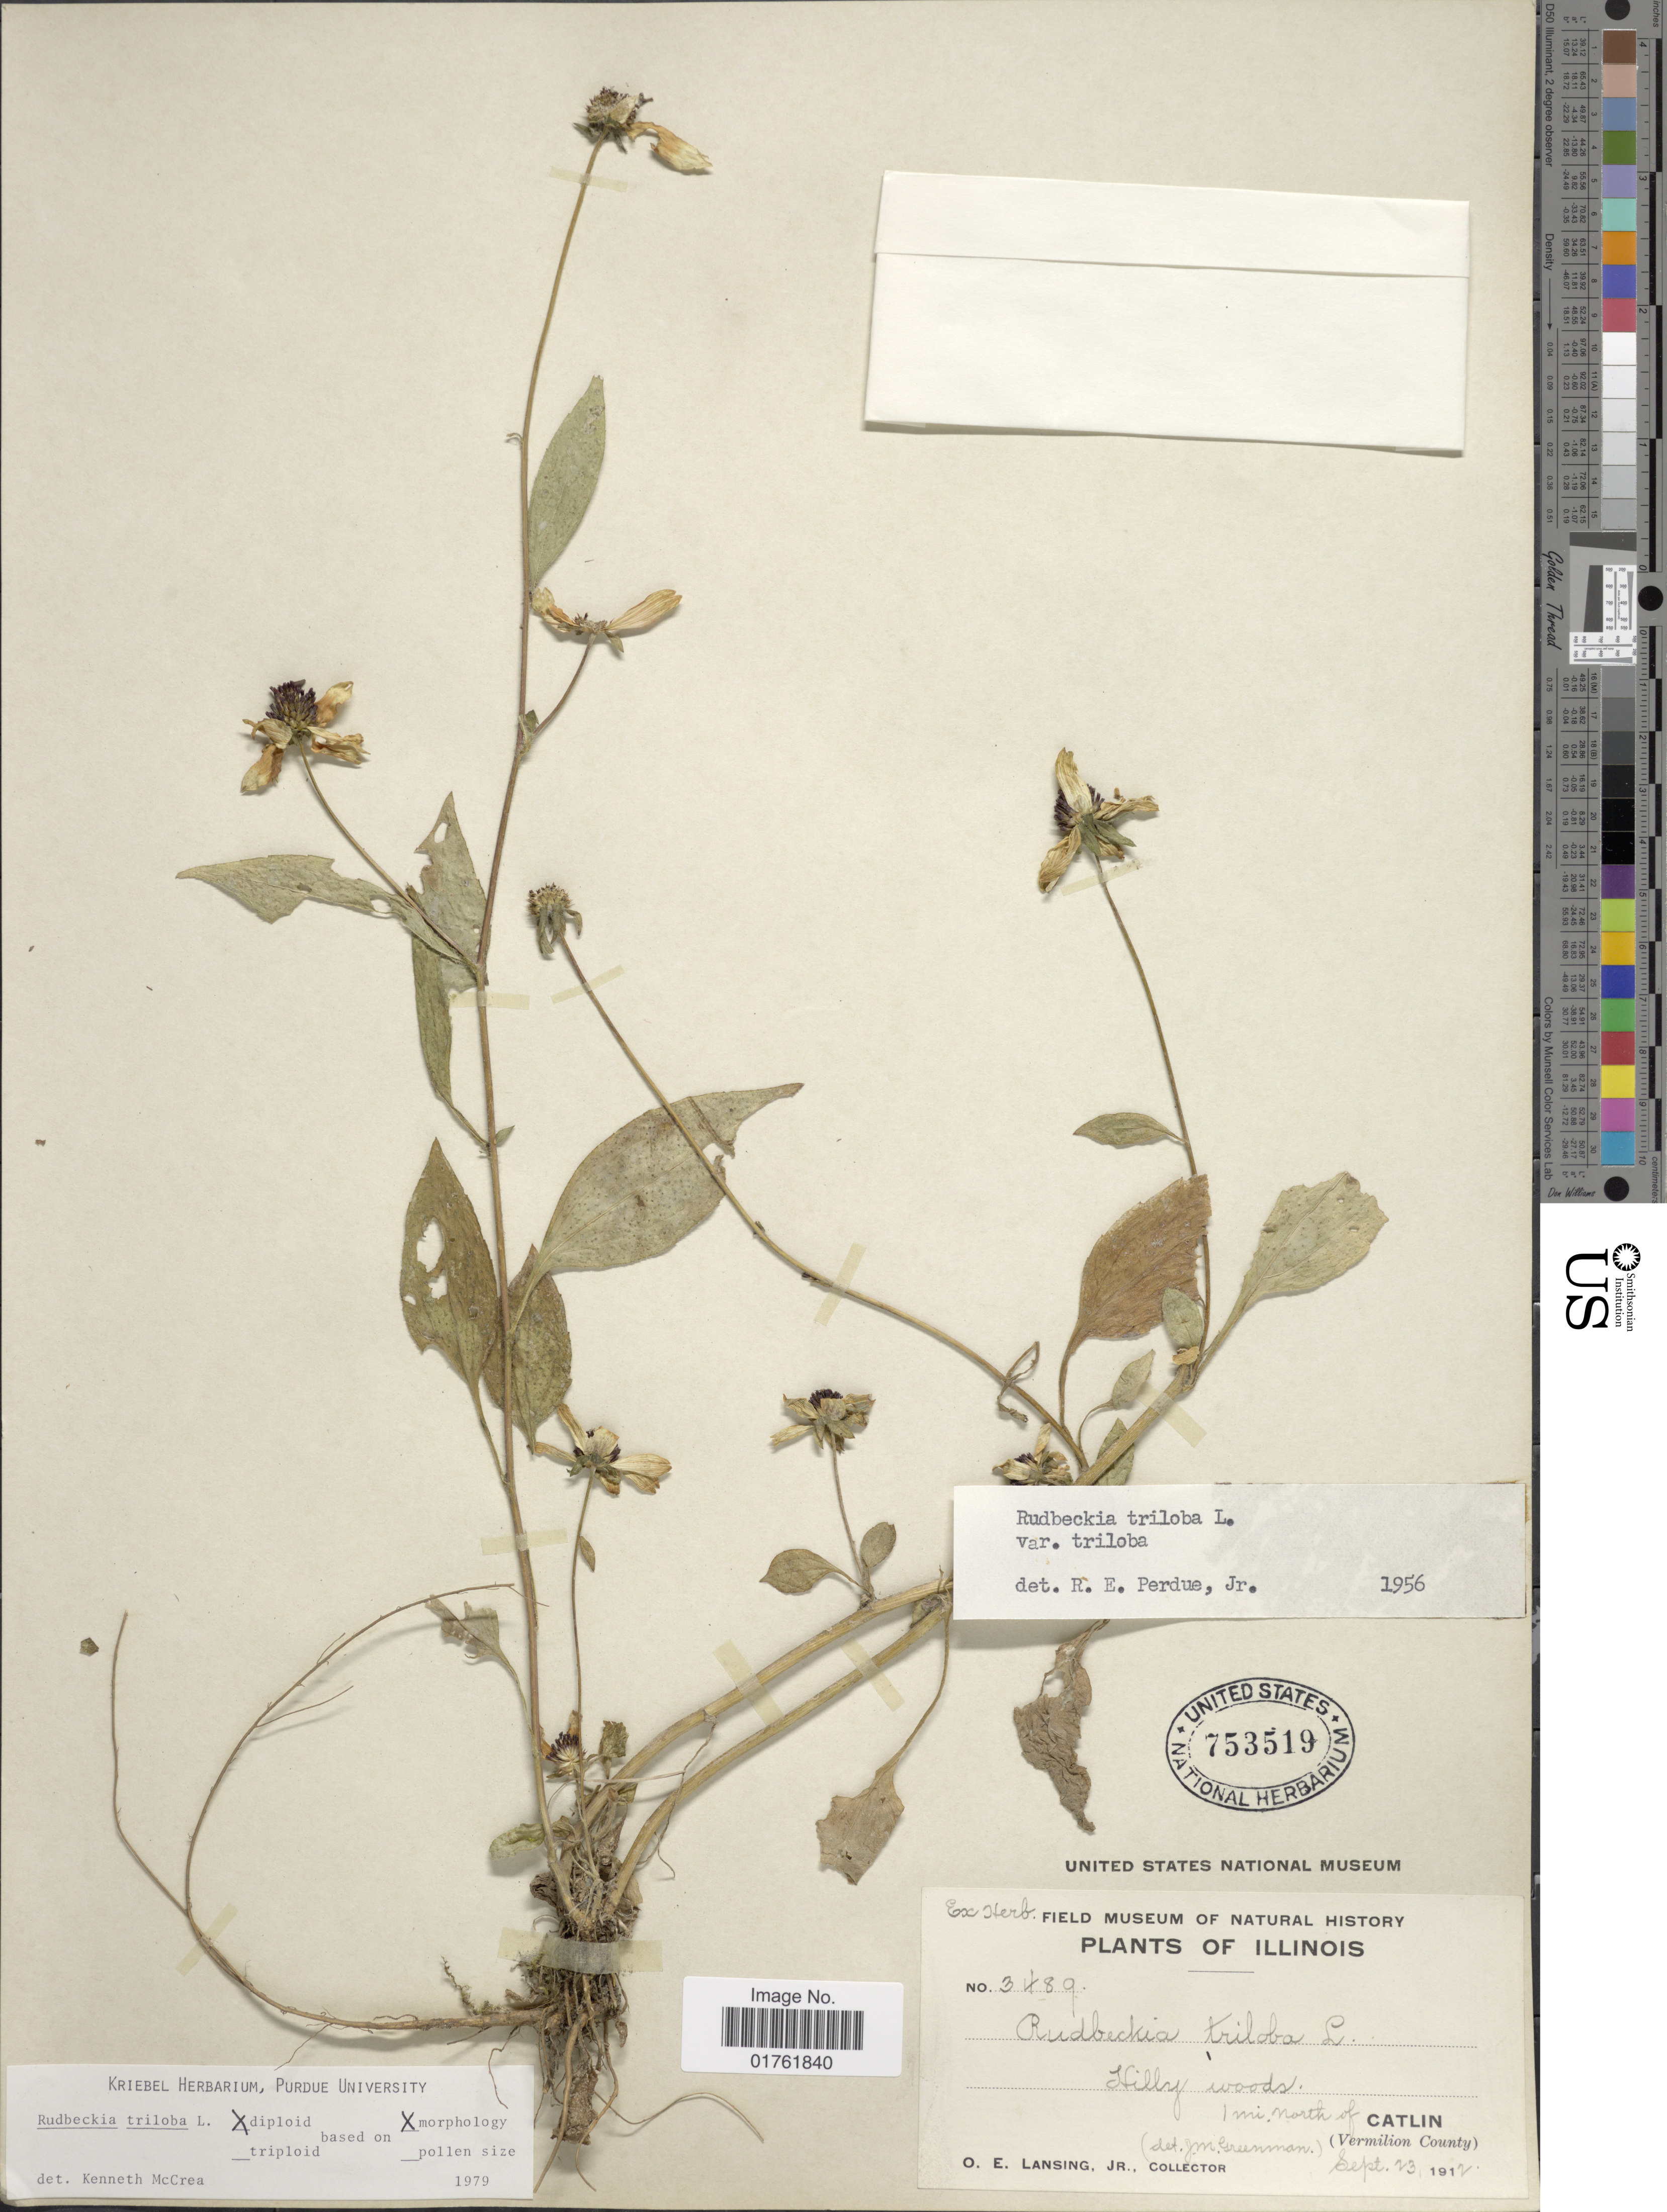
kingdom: Plantae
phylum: Tracheophyta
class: Magnoliopsida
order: Asterales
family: Asteraceae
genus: Rudbeckia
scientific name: Rudbeckia triloba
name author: L.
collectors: O. Lansing Jr.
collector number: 3489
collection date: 1912-09-23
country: United States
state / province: Illinois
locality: Hilly woods, 1 mi north of Catlin (Vermilion County)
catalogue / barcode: US 753519